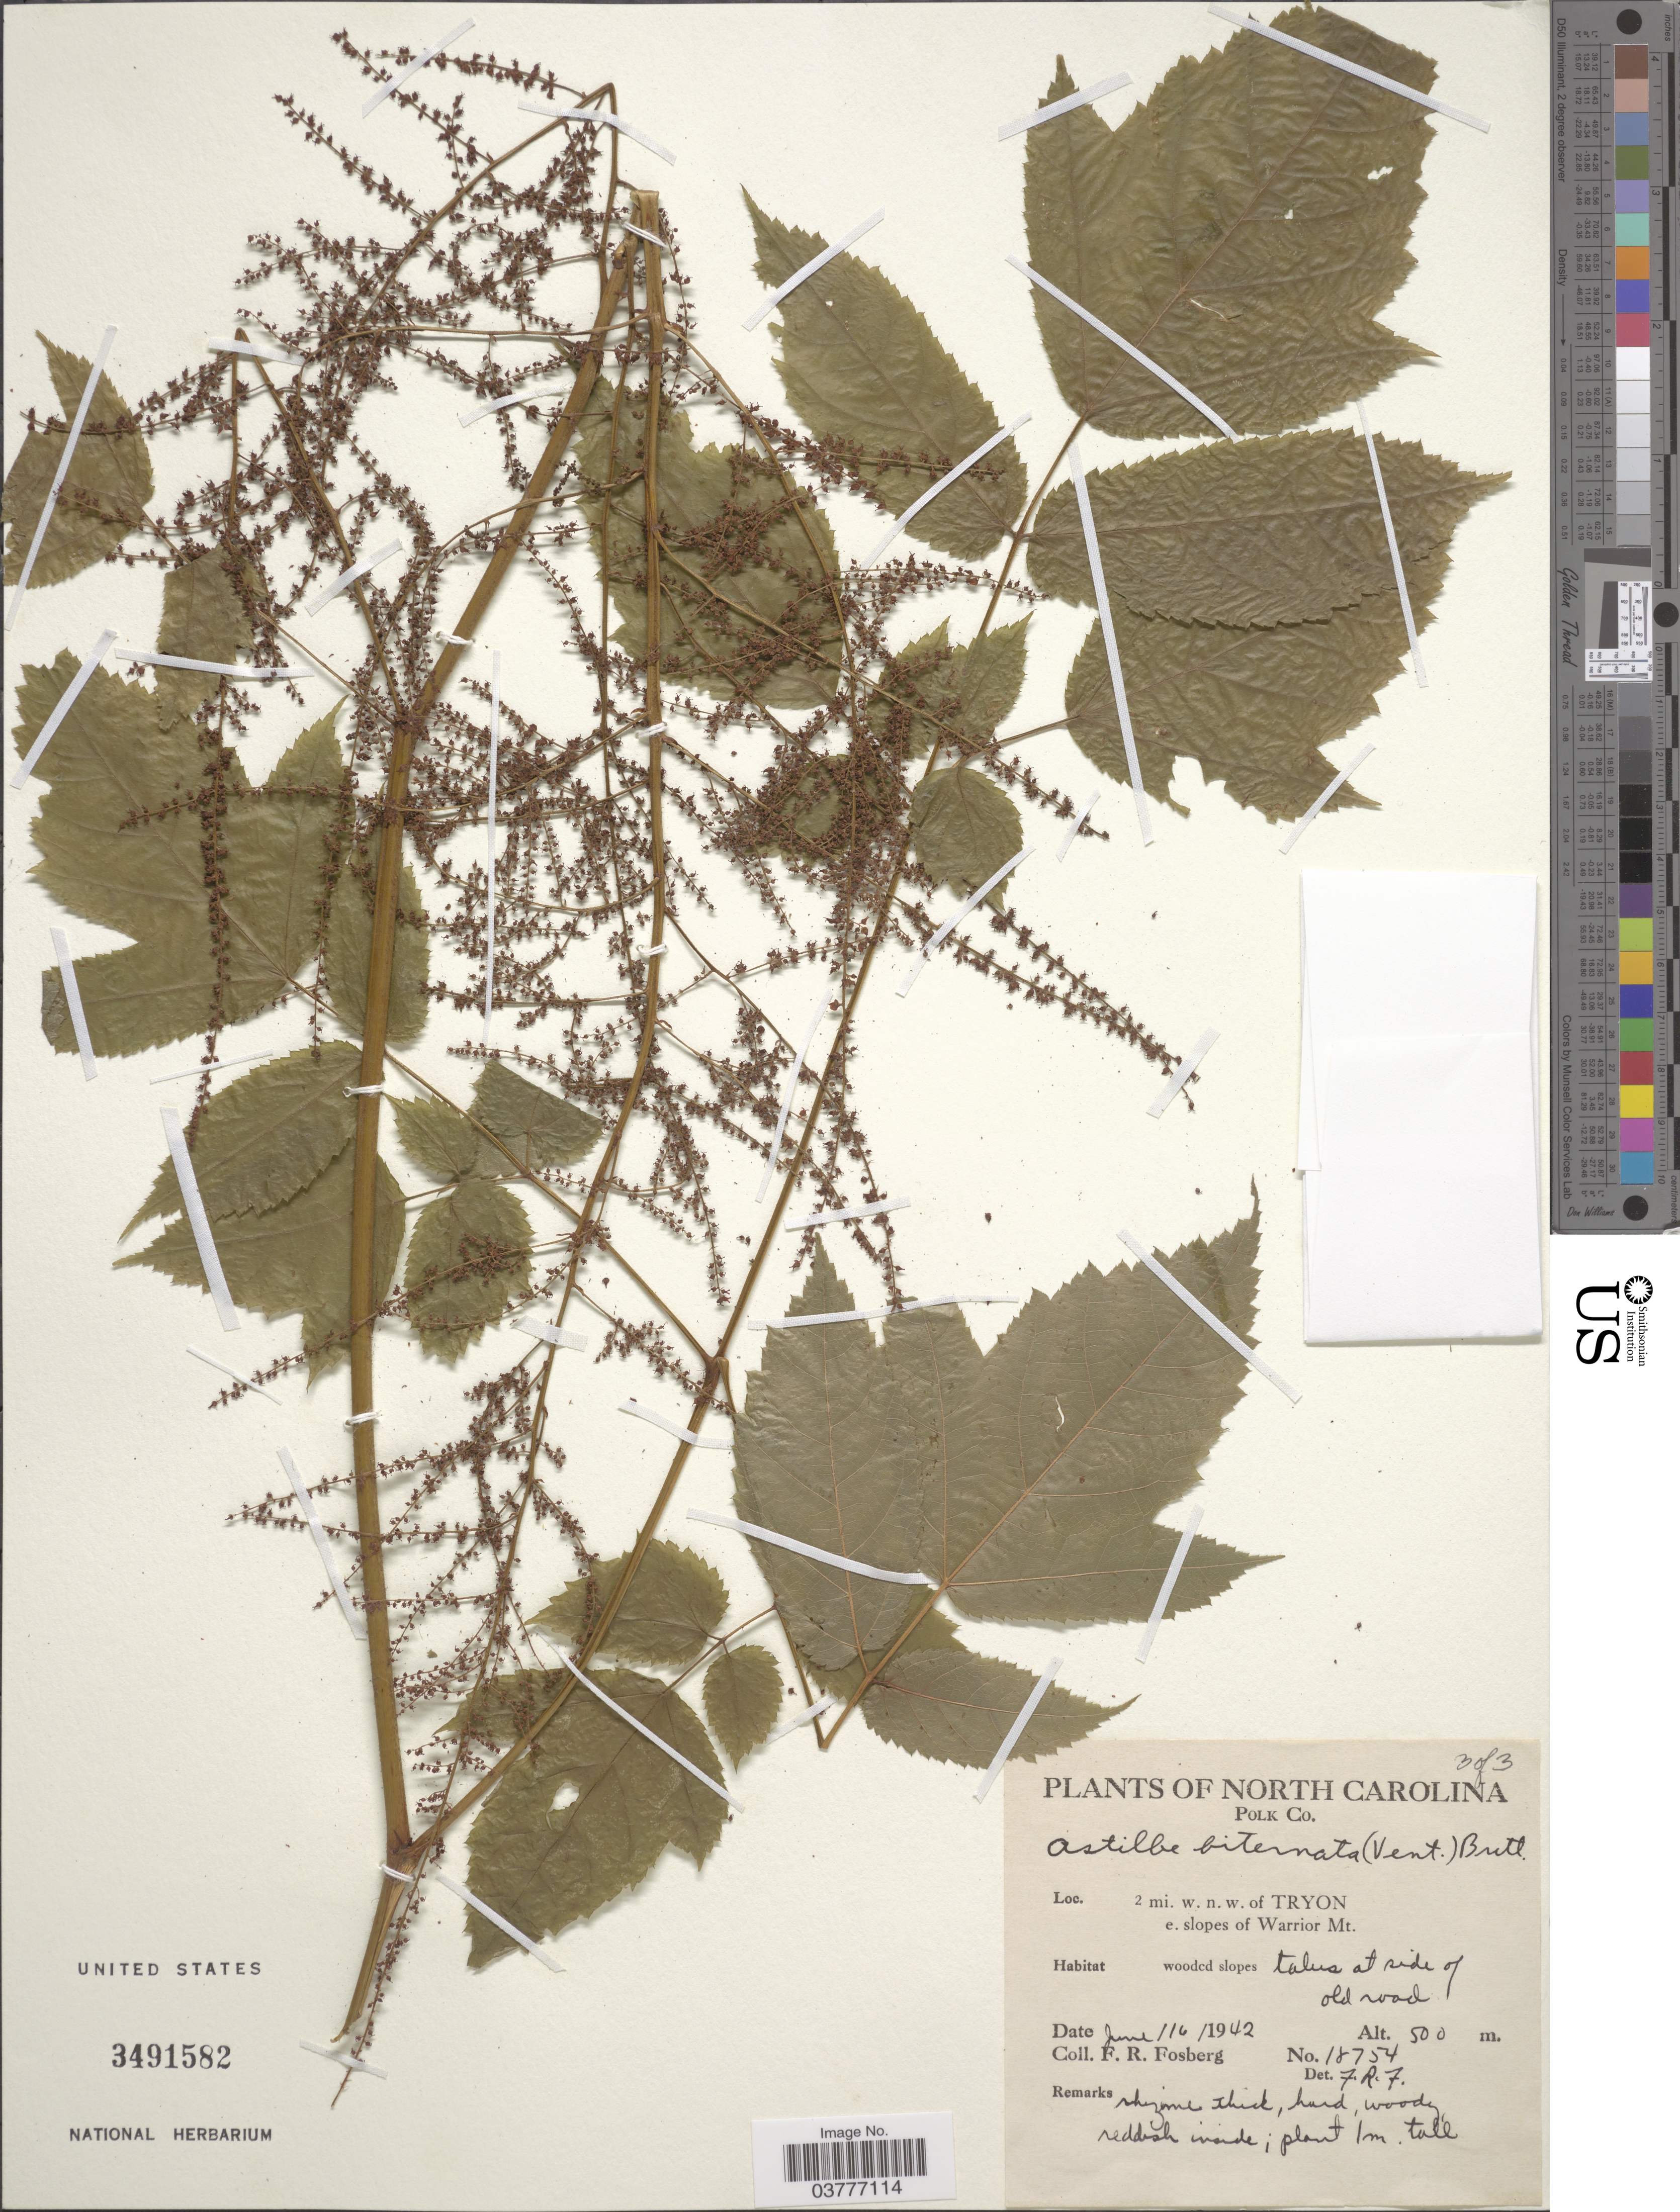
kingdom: Plantae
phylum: Tracheophyta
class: Magnoliopsida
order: Saxifragales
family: Saxifragaceae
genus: Astilbe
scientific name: Astilbe biternata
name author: (Vent.) Britton ex Kearney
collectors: F. R. Fosberg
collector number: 18754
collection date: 1942-06-16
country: United States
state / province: North Carolina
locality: Polk Co. 2 mi. w. n. w. of Tryon. E. slopes of Warrior Mt. Talus at side of old road.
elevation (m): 500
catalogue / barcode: US 3491582